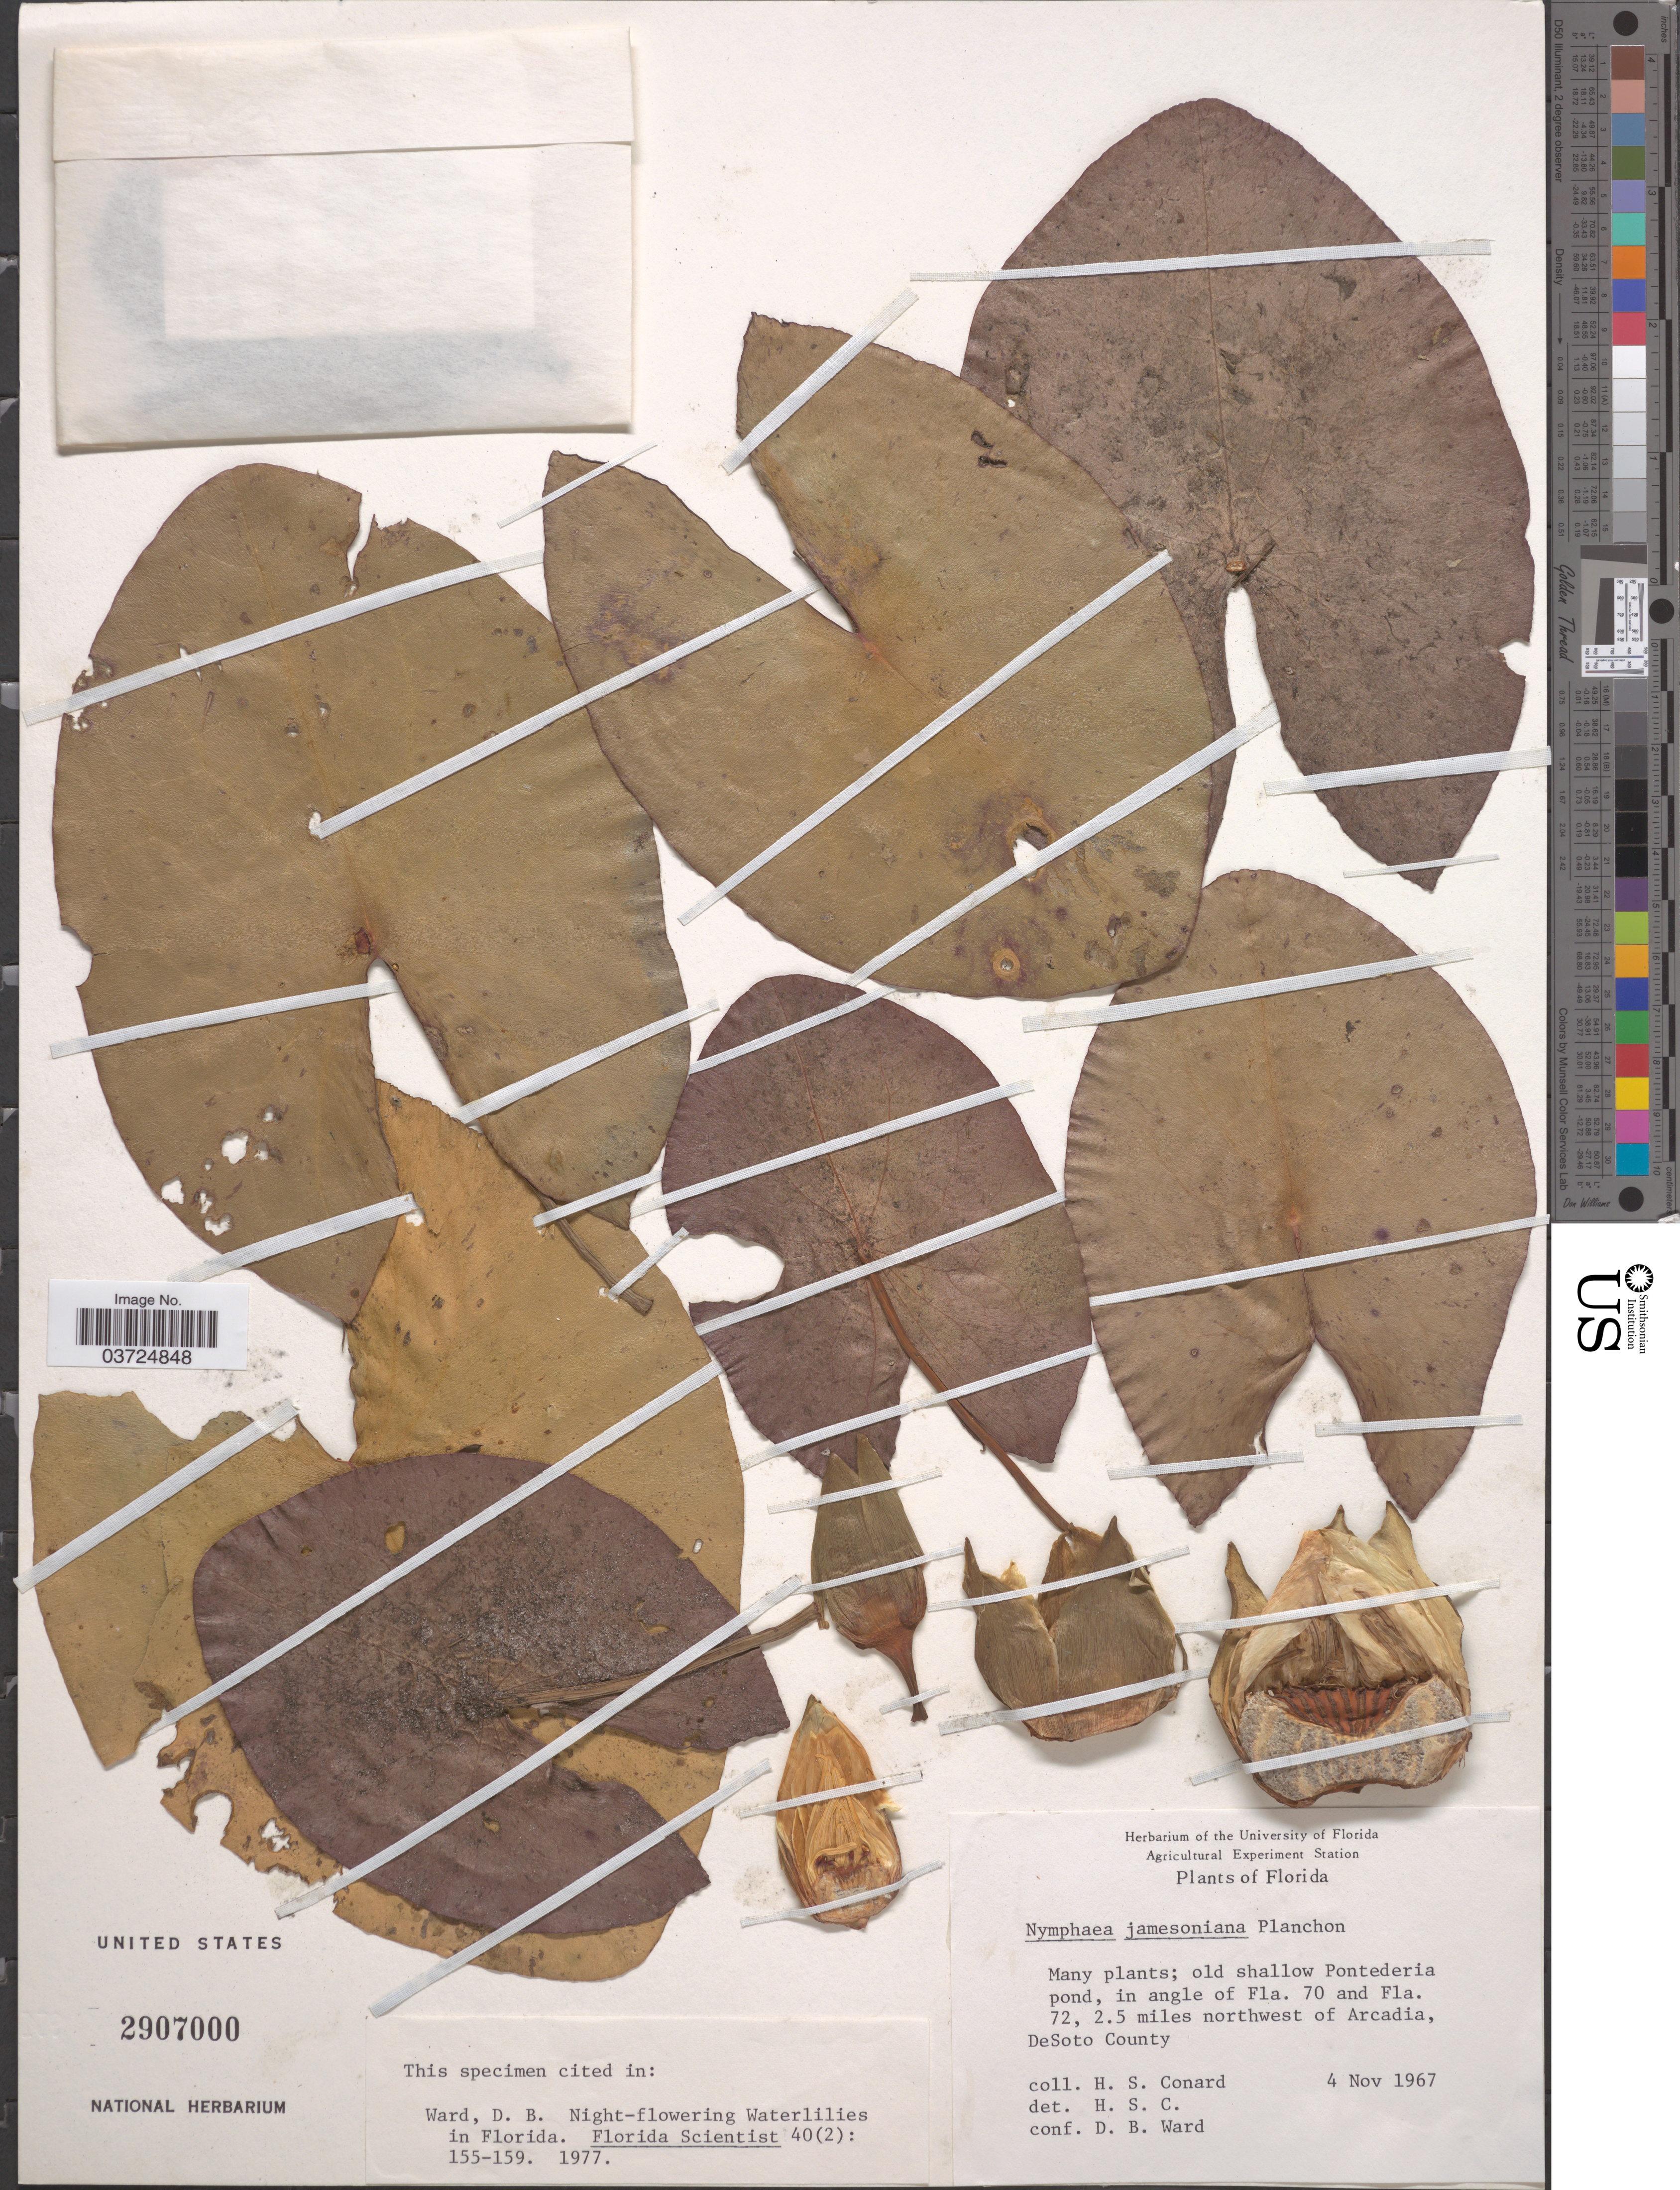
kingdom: Plantae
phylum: Tracheophyta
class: Magnoliopsida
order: Nymphaeales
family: Nymphaeaceae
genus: Nymphaea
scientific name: Nymphaea jamesoniana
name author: Planch.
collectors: H. S. Conard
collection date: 1967-11-04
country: United States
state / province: Florida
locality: Old shallow Pontederia pond, in angle of Fla. 70 and Fla. 72, 2.5 miles northwest of Arcadia, DeSoto County.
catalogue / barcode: US 2907000